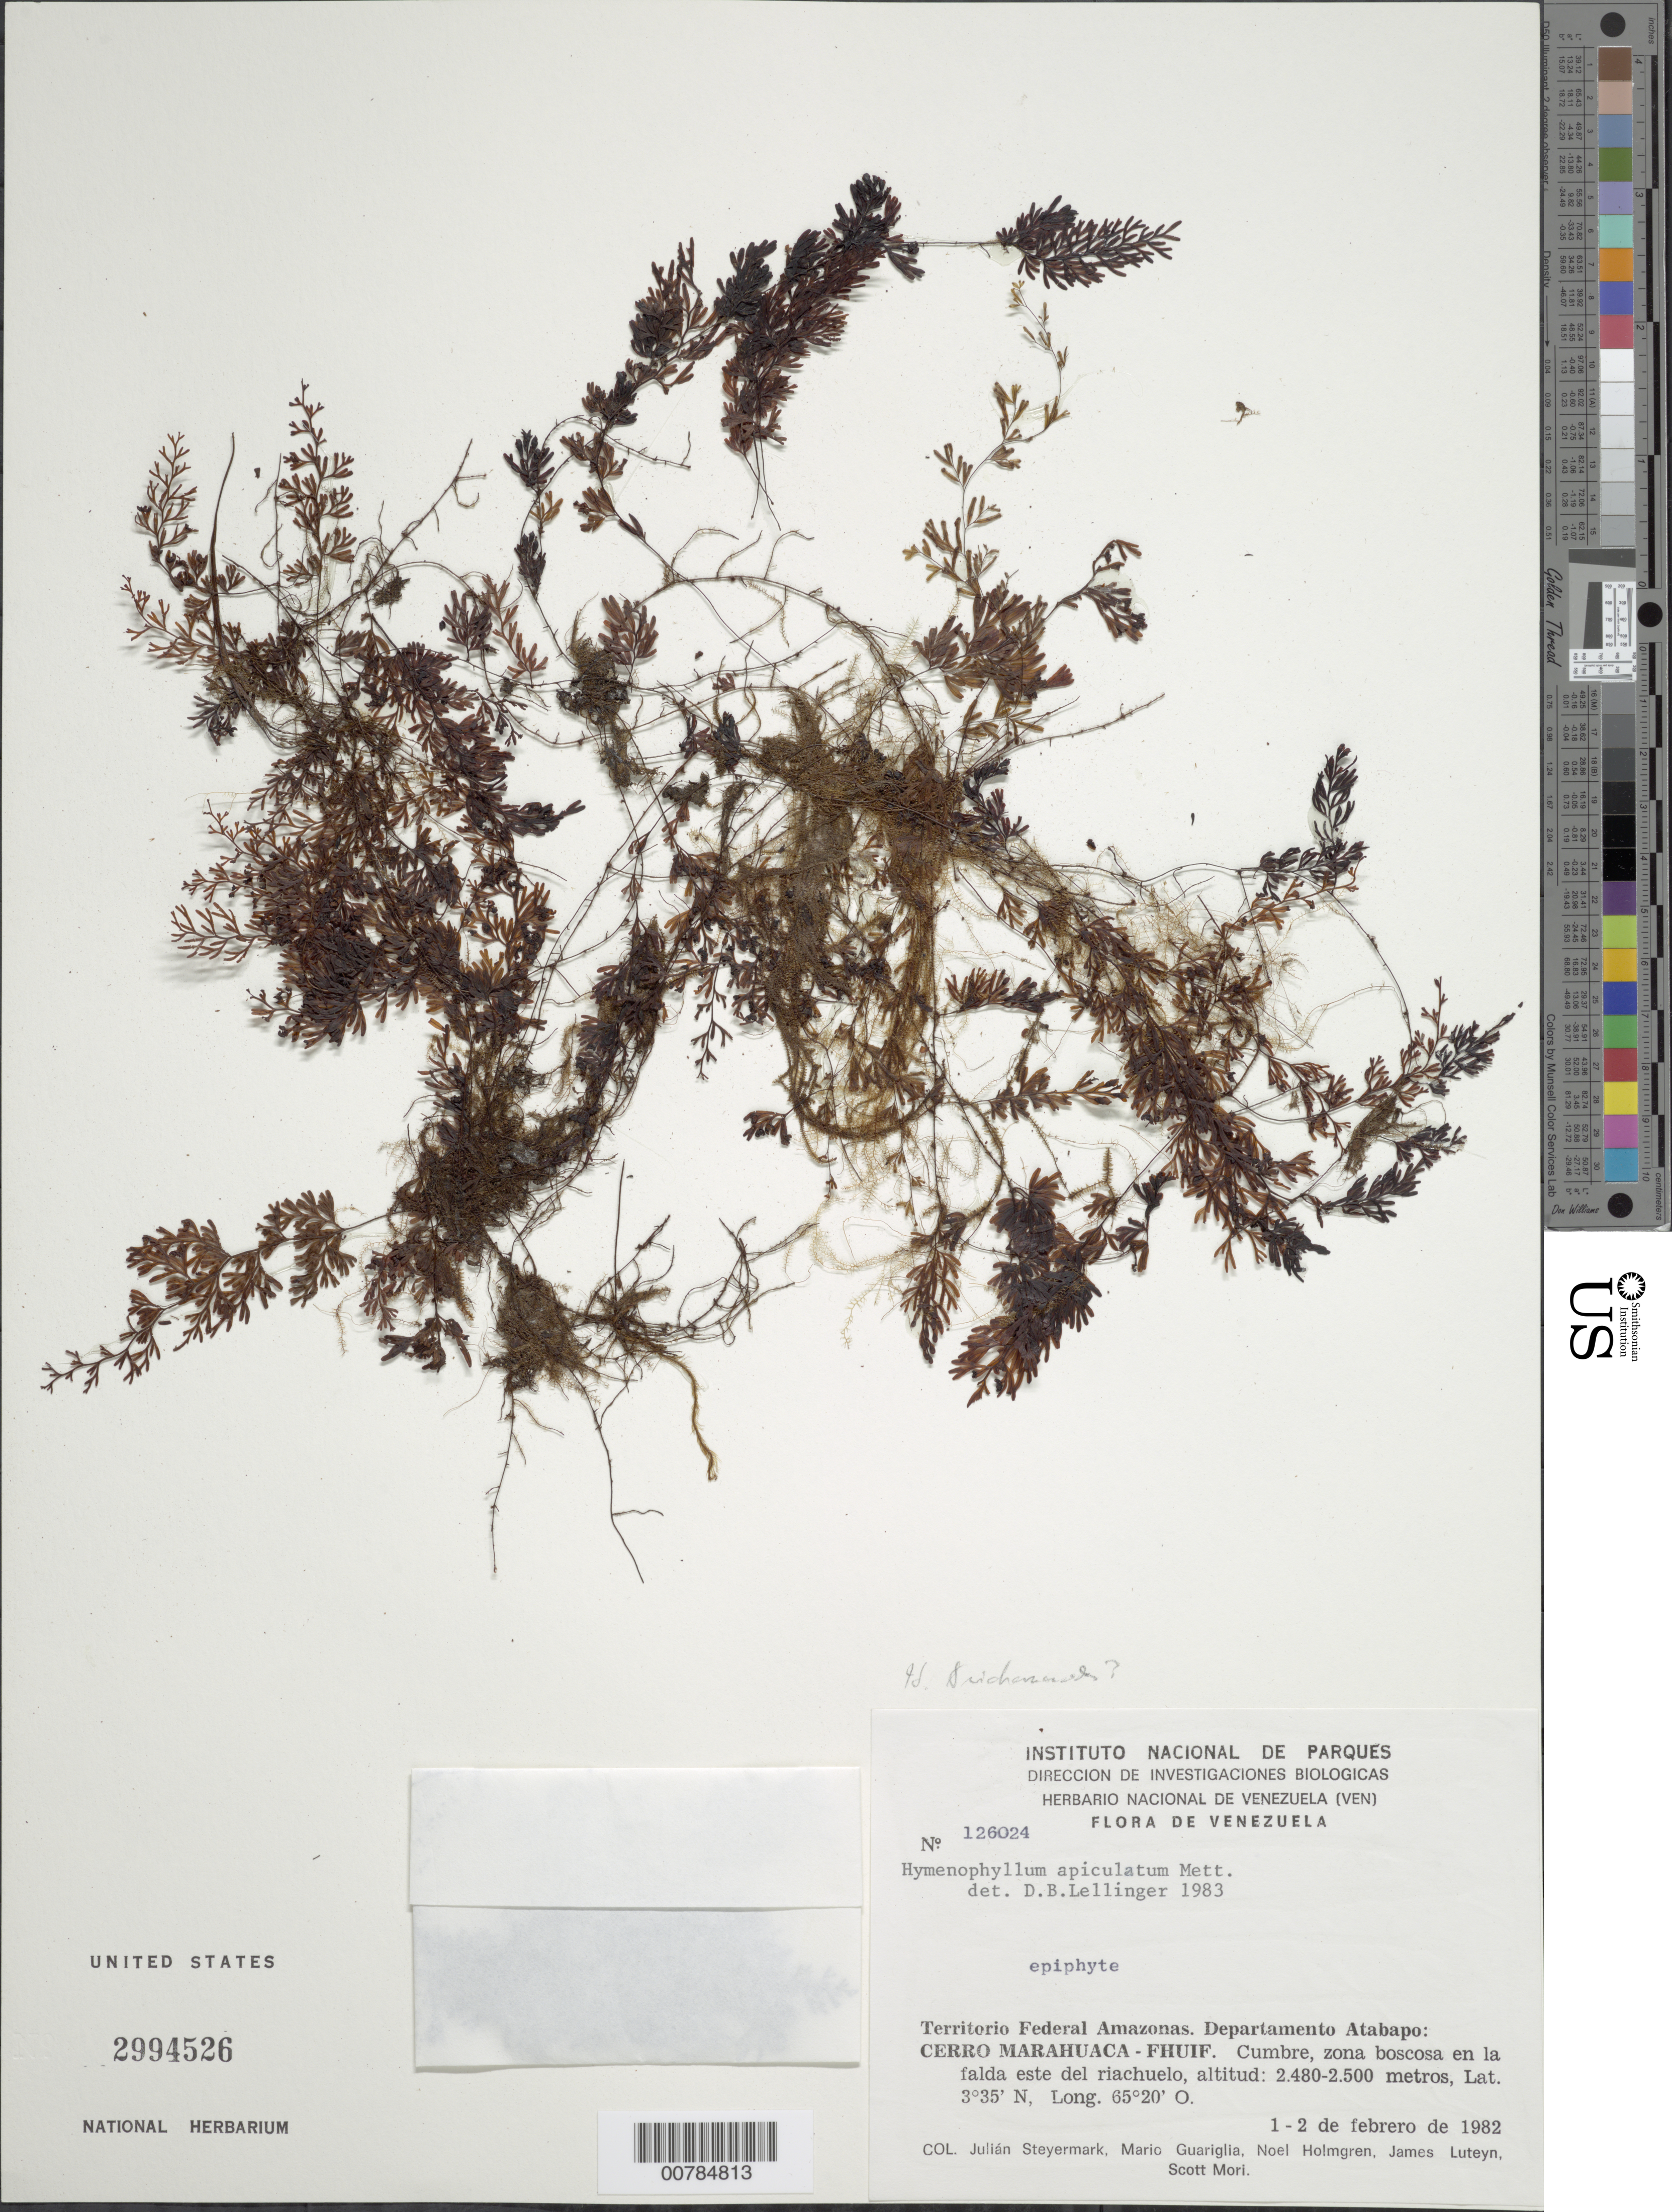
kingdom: Plantae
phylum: Tracheophyta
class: Polypodiopsida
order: Hymenophyllales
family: Hymenophyllaceae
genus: Hymenophyllum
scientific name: Hymenophyllum trichomanoides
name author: Bosch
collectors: J. Steyermark, M. Guariglia P., N. H. Holmgren, J. L. Luteyn & S. Mori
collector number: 126024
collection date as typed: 1-Feb-82 to 2-Feb-82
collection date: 1982-02-01/1982-02-02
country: Venezuela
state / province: Amazonas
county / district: Atabapo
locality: Cerro Marahuaca - FHUIF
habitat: Cumbre, zona boscosa en la falda este del riachuello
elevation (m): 2480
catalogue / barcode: US 2994526